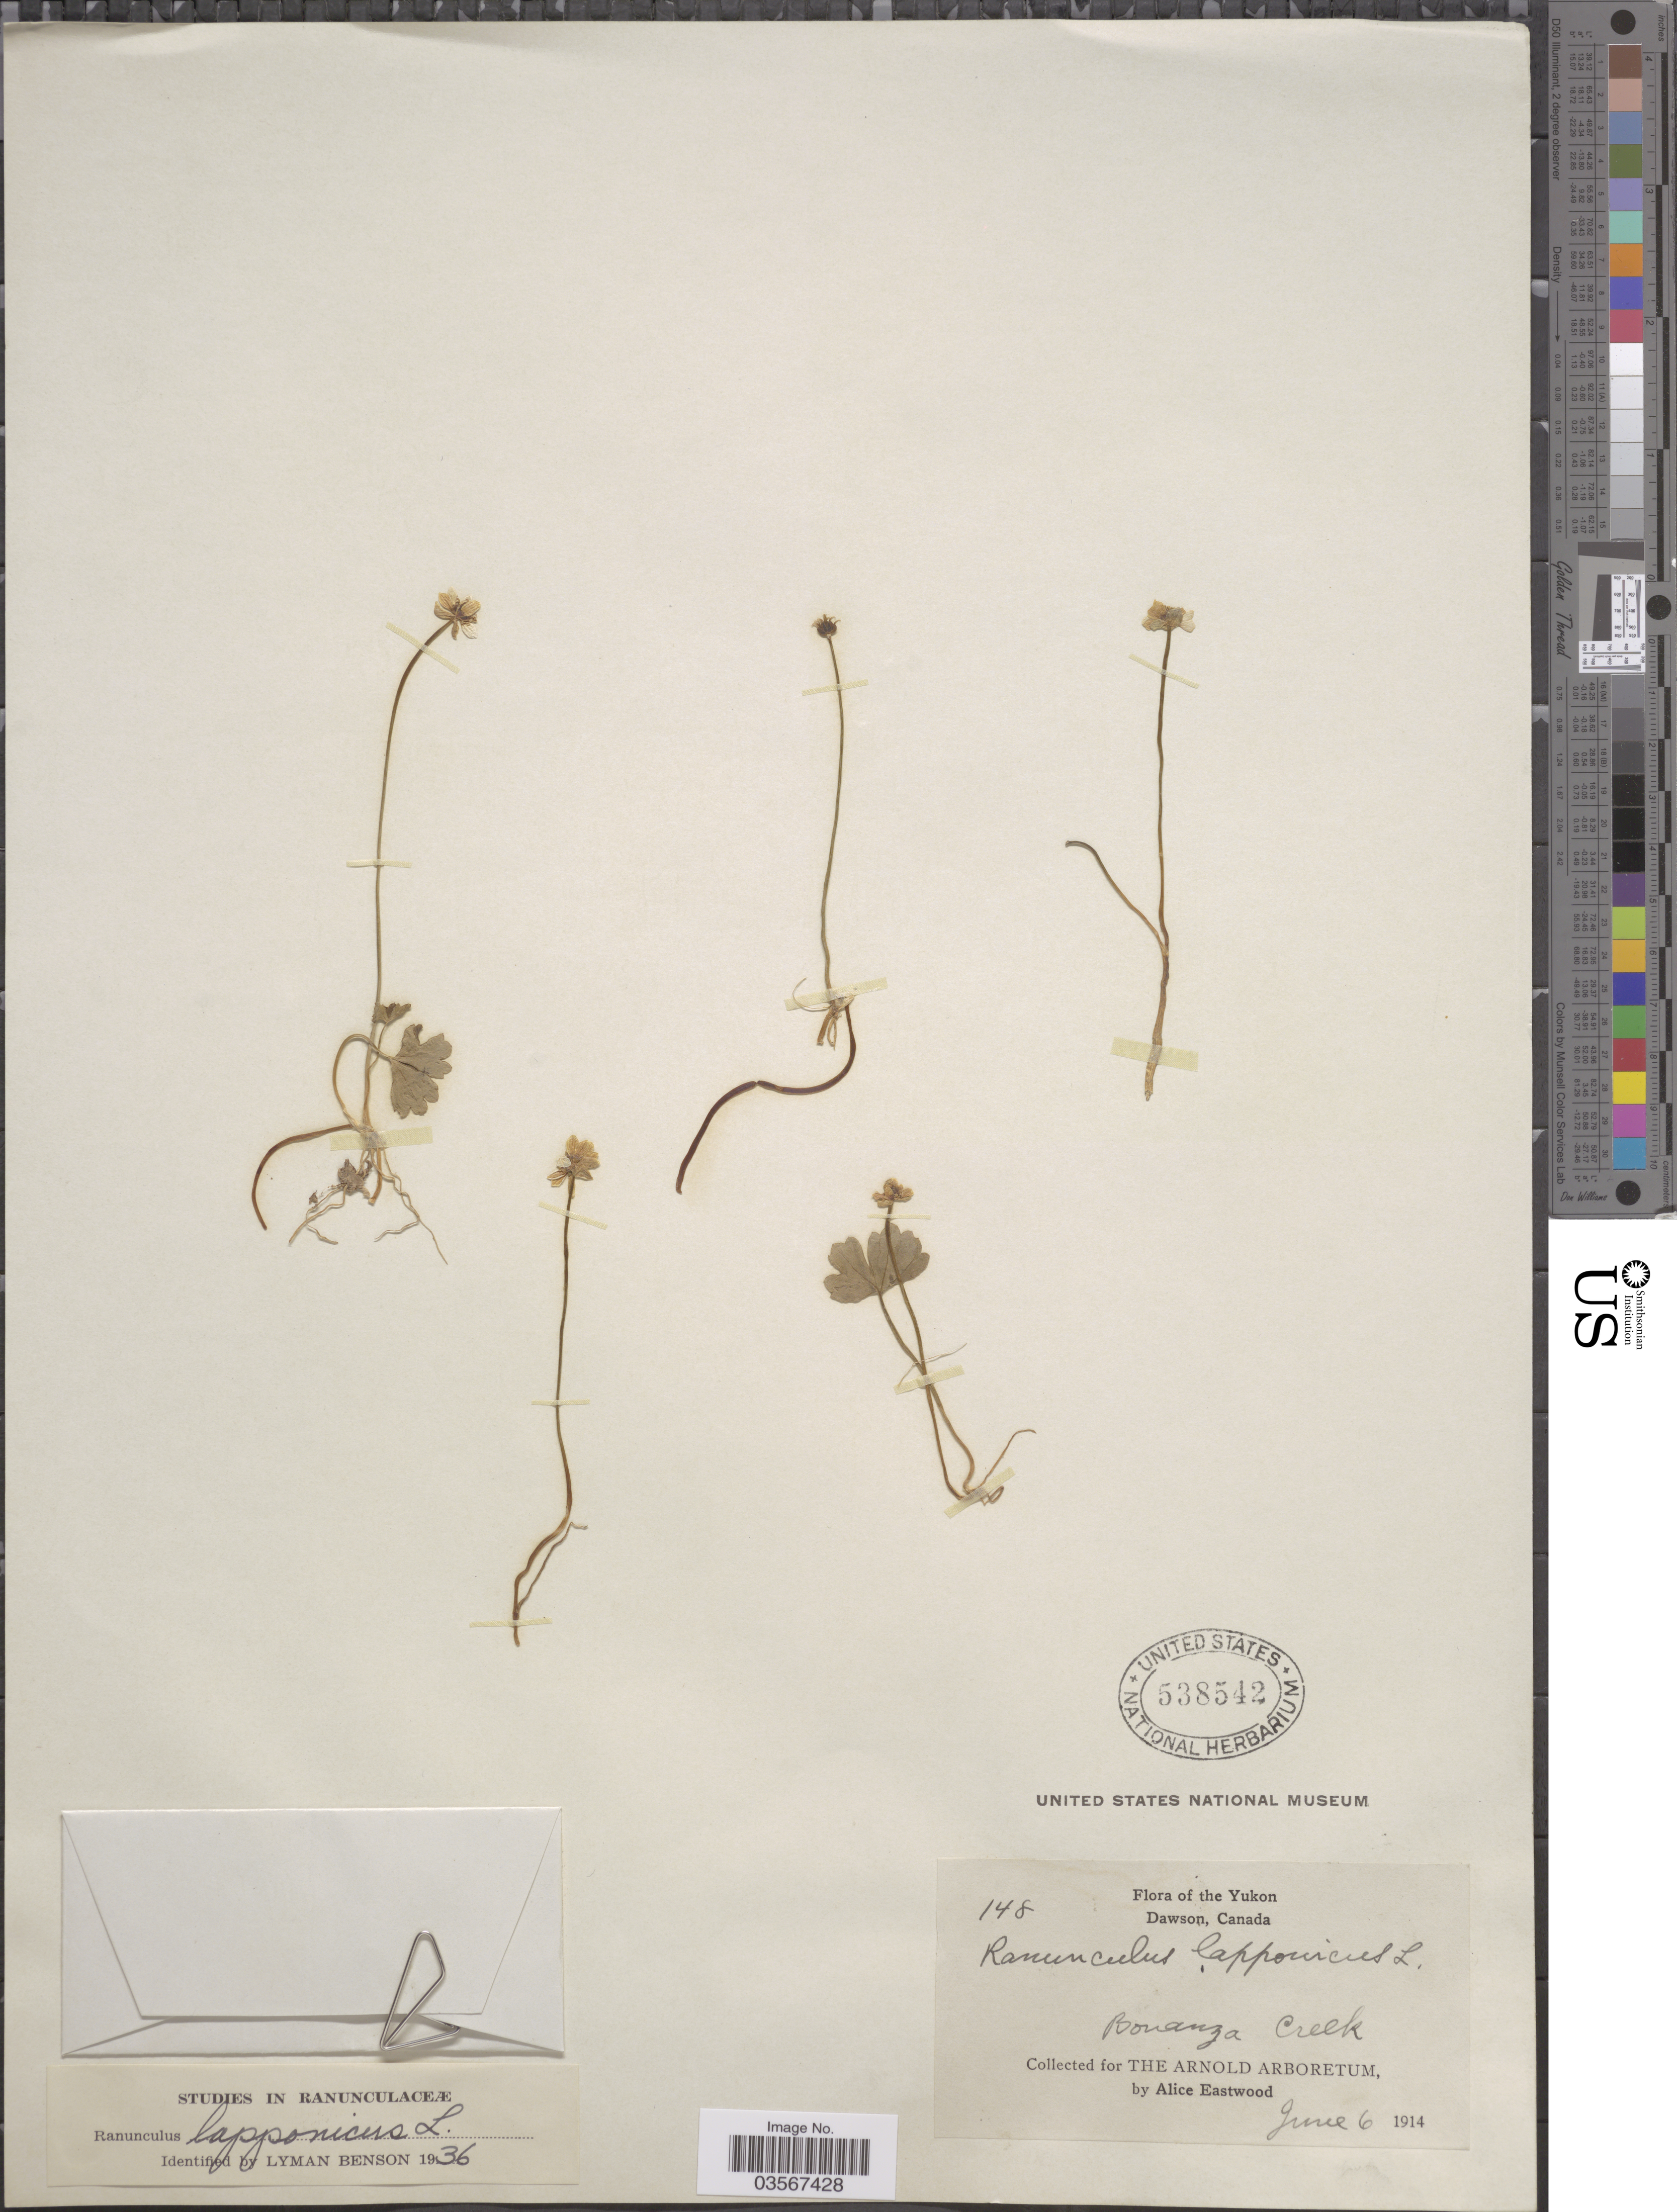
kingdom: Plantae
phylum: Tracheophyta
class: Magnoliopsida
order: Ranunculales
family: Ranunculaceae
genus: Ranunculus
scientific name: Ranunculus lapponicus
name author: L.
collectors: A. Eastwood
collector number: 148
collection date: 1914-06-06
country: Canada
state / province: Yukon Territory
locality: The Yukon. Dawson. Bonanza Creek.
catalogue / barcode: US 538542